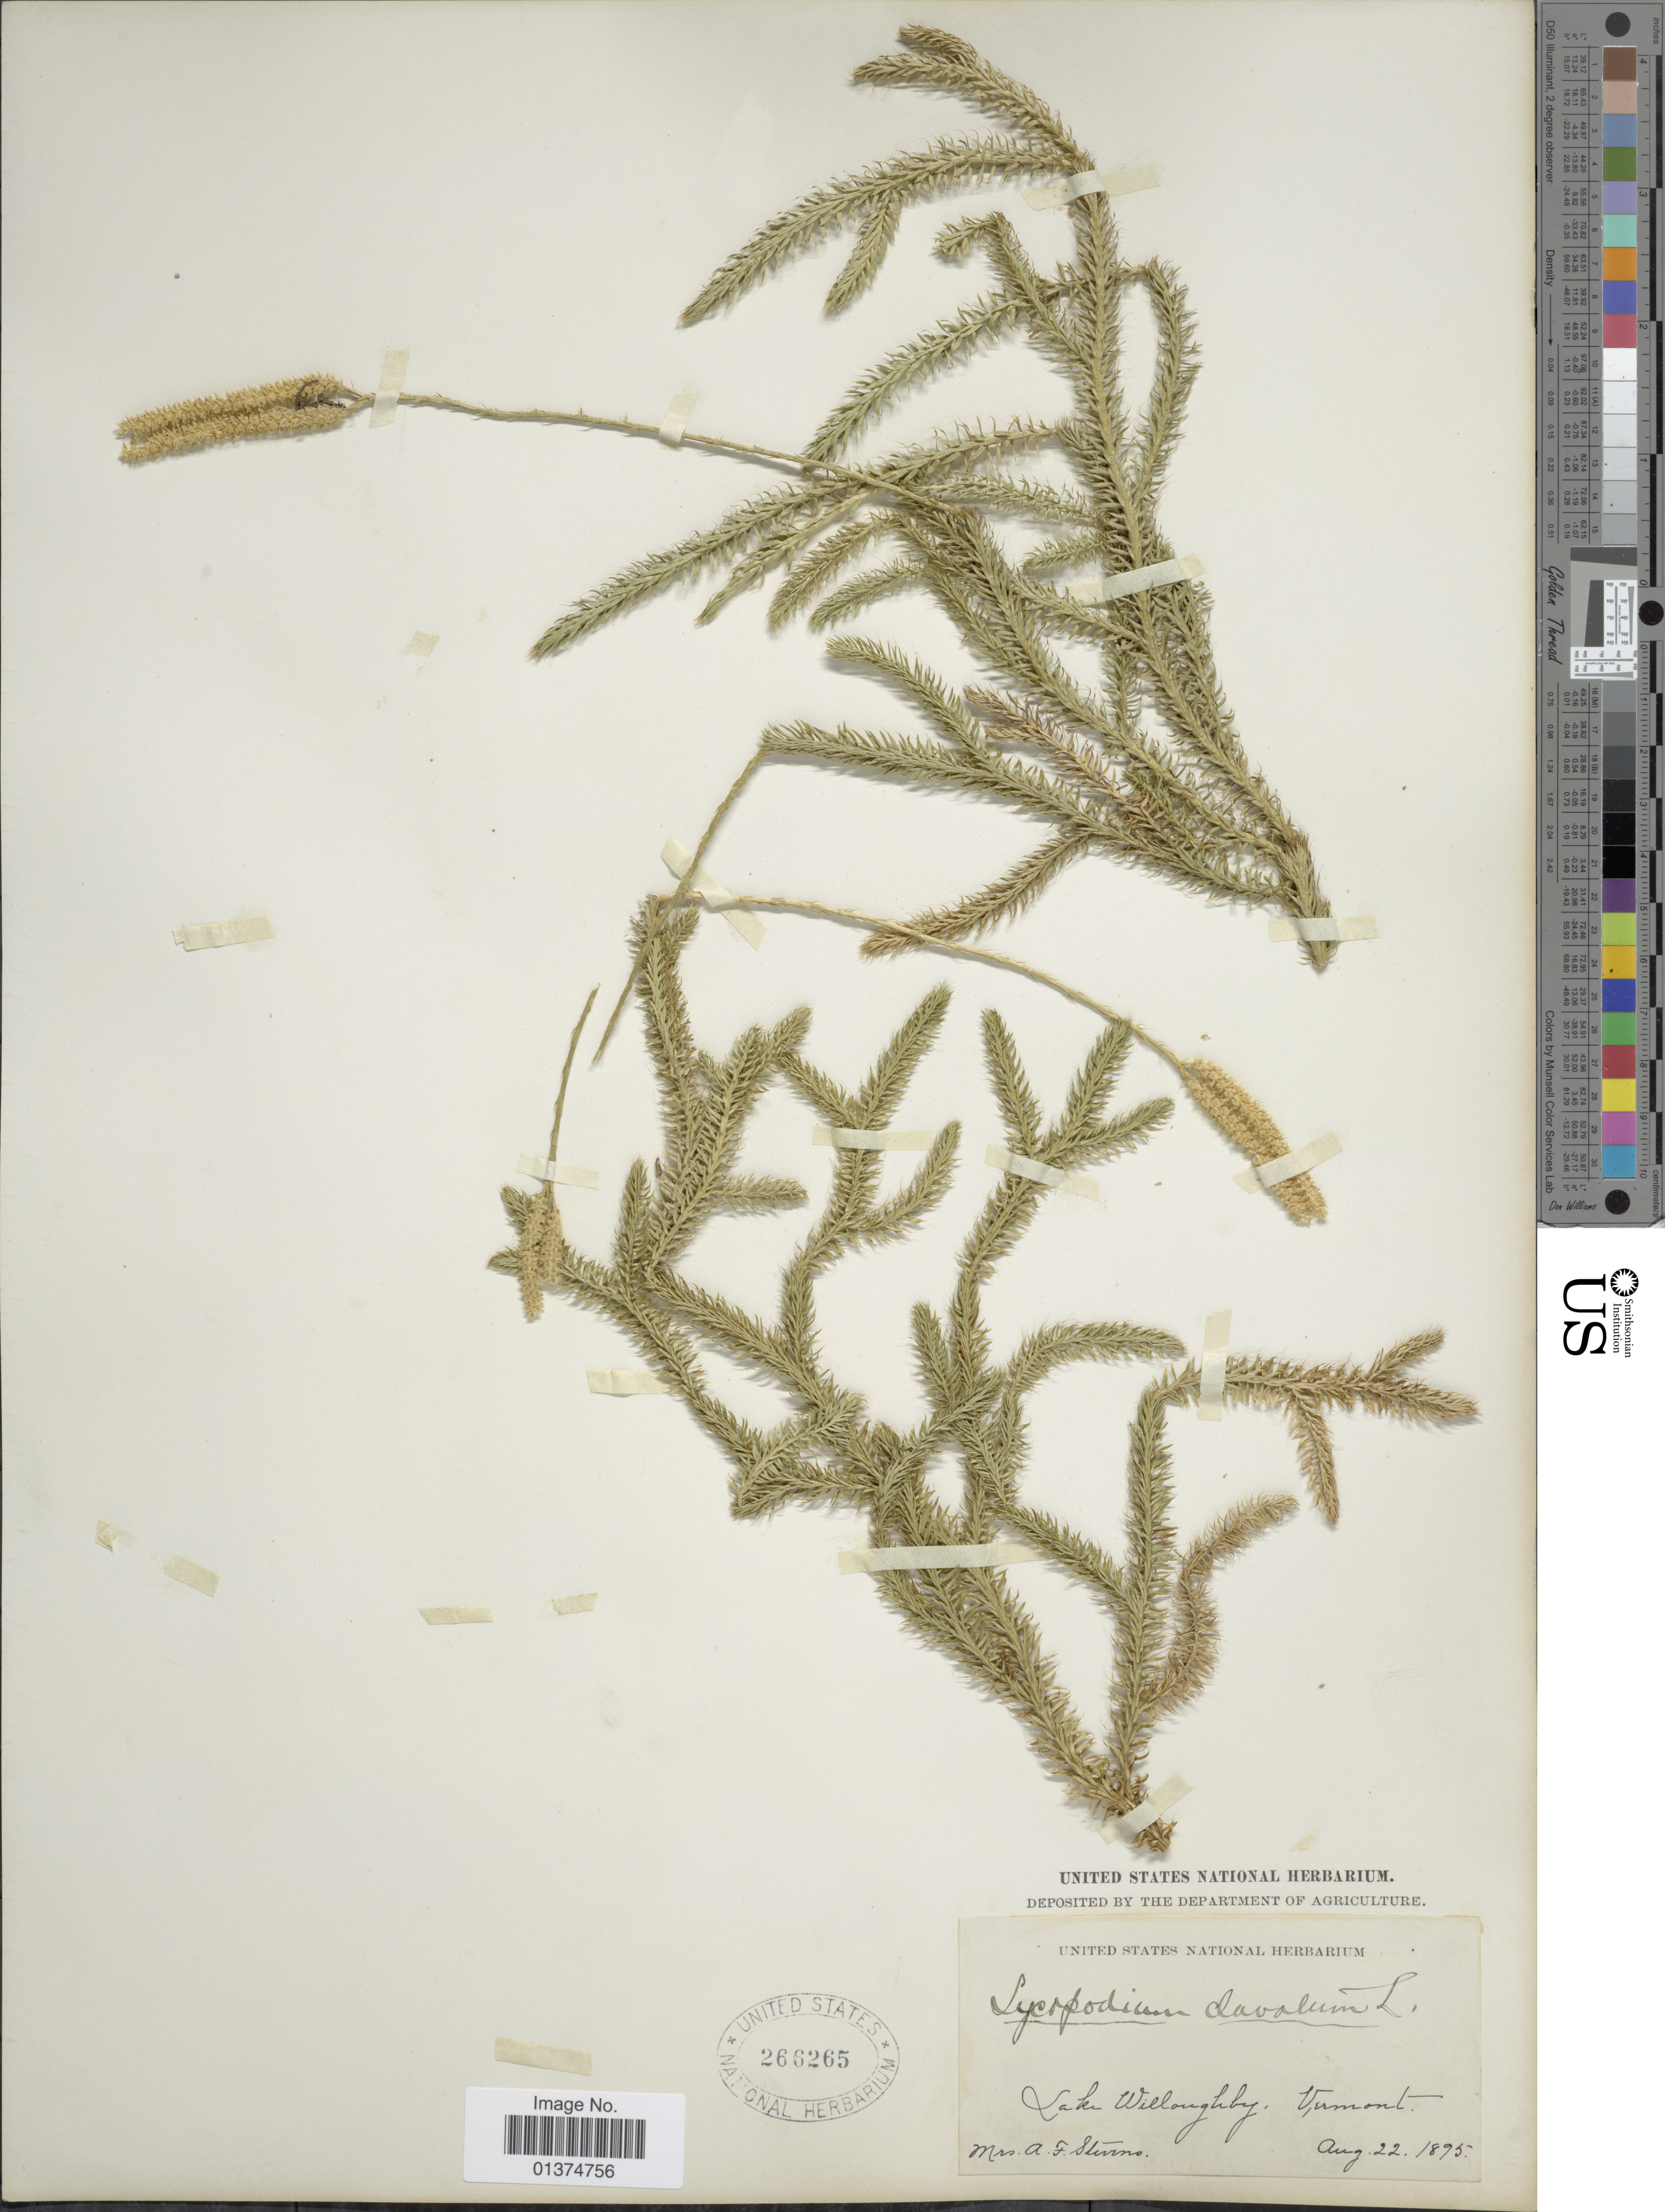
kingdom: Plantae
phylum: Tracheophyta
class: Lycopodiopsida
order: Lycopodiales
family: Lycopodiaceae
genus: Lycopodium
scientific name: Lycopodium clavatum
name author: L.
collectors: A. Stevens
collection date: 1895-08-22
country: United States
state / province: Vermont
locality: Lake Willoughby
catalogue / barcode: US 266265